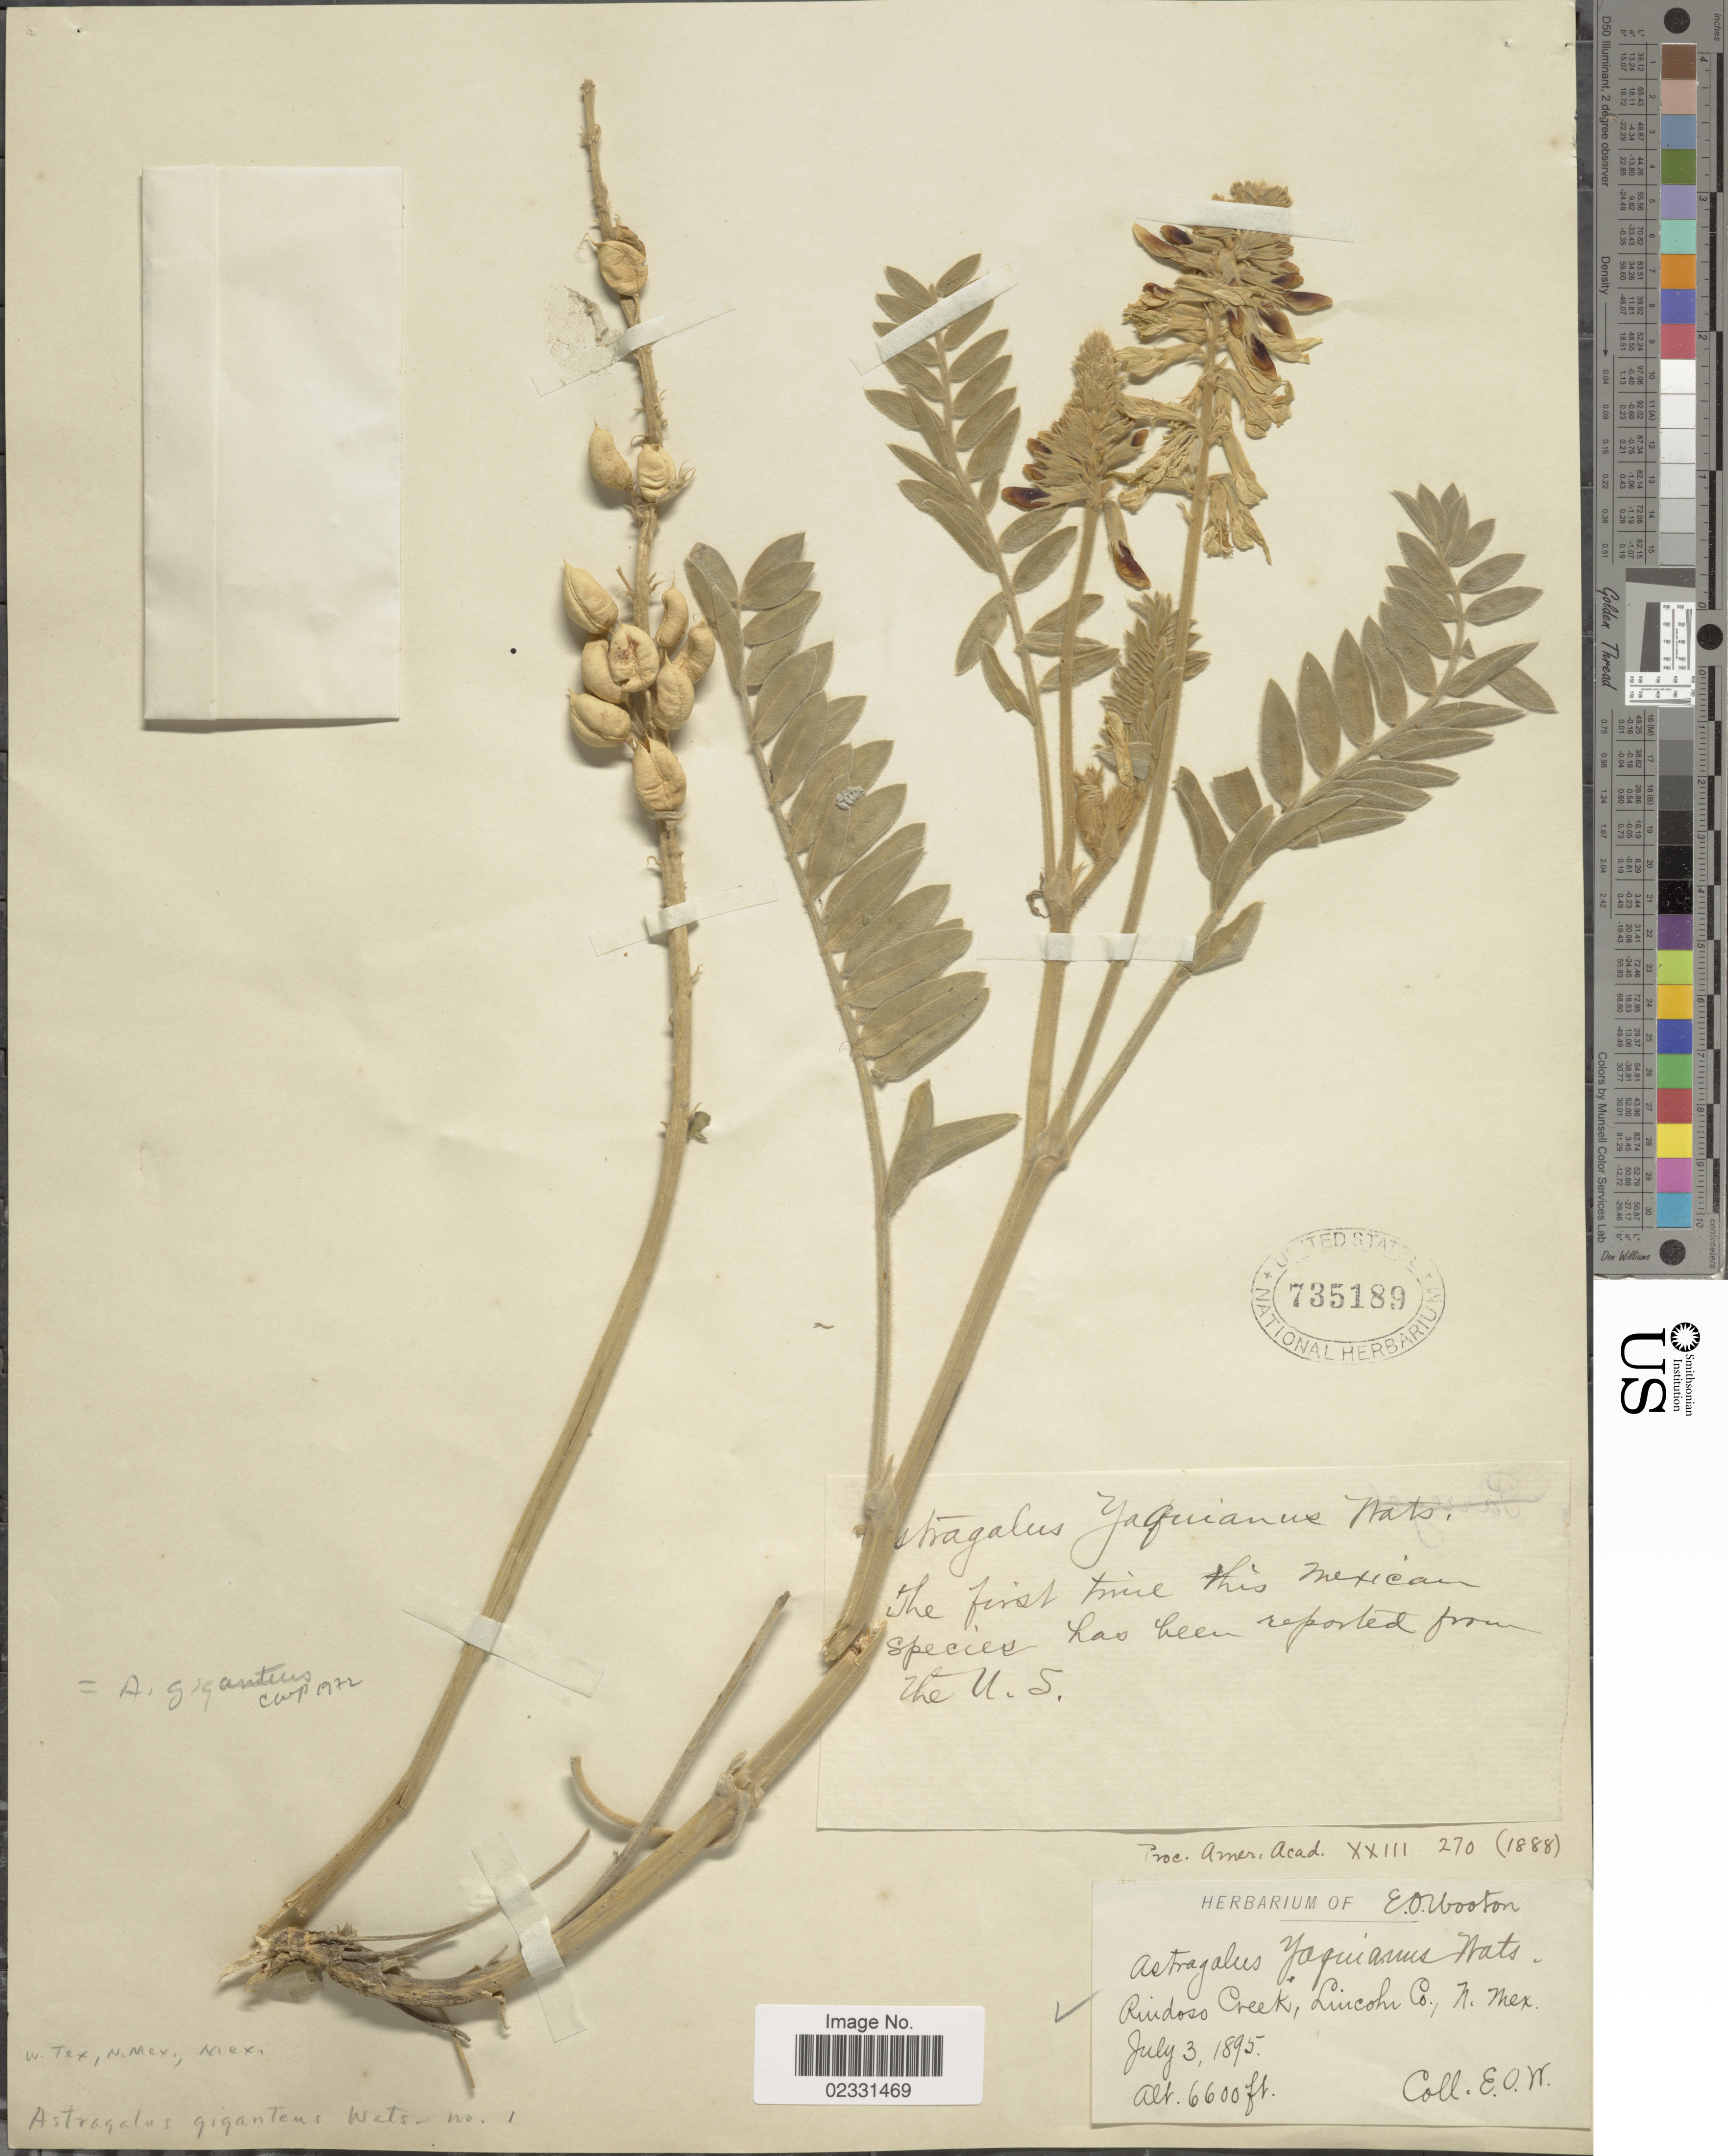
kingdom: Plantae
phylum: Tracheophyta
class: Magnoliopsida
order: Fabales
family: Fabaceae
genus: Astragalus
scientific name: Astragalus giganteus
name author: S. Watson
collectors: E. O. Wooton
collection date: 1895-07-03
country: United States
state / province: New Mexico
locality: Ruidoso Creek, Lincoln Co.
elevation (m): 2012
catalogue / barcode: US 735189